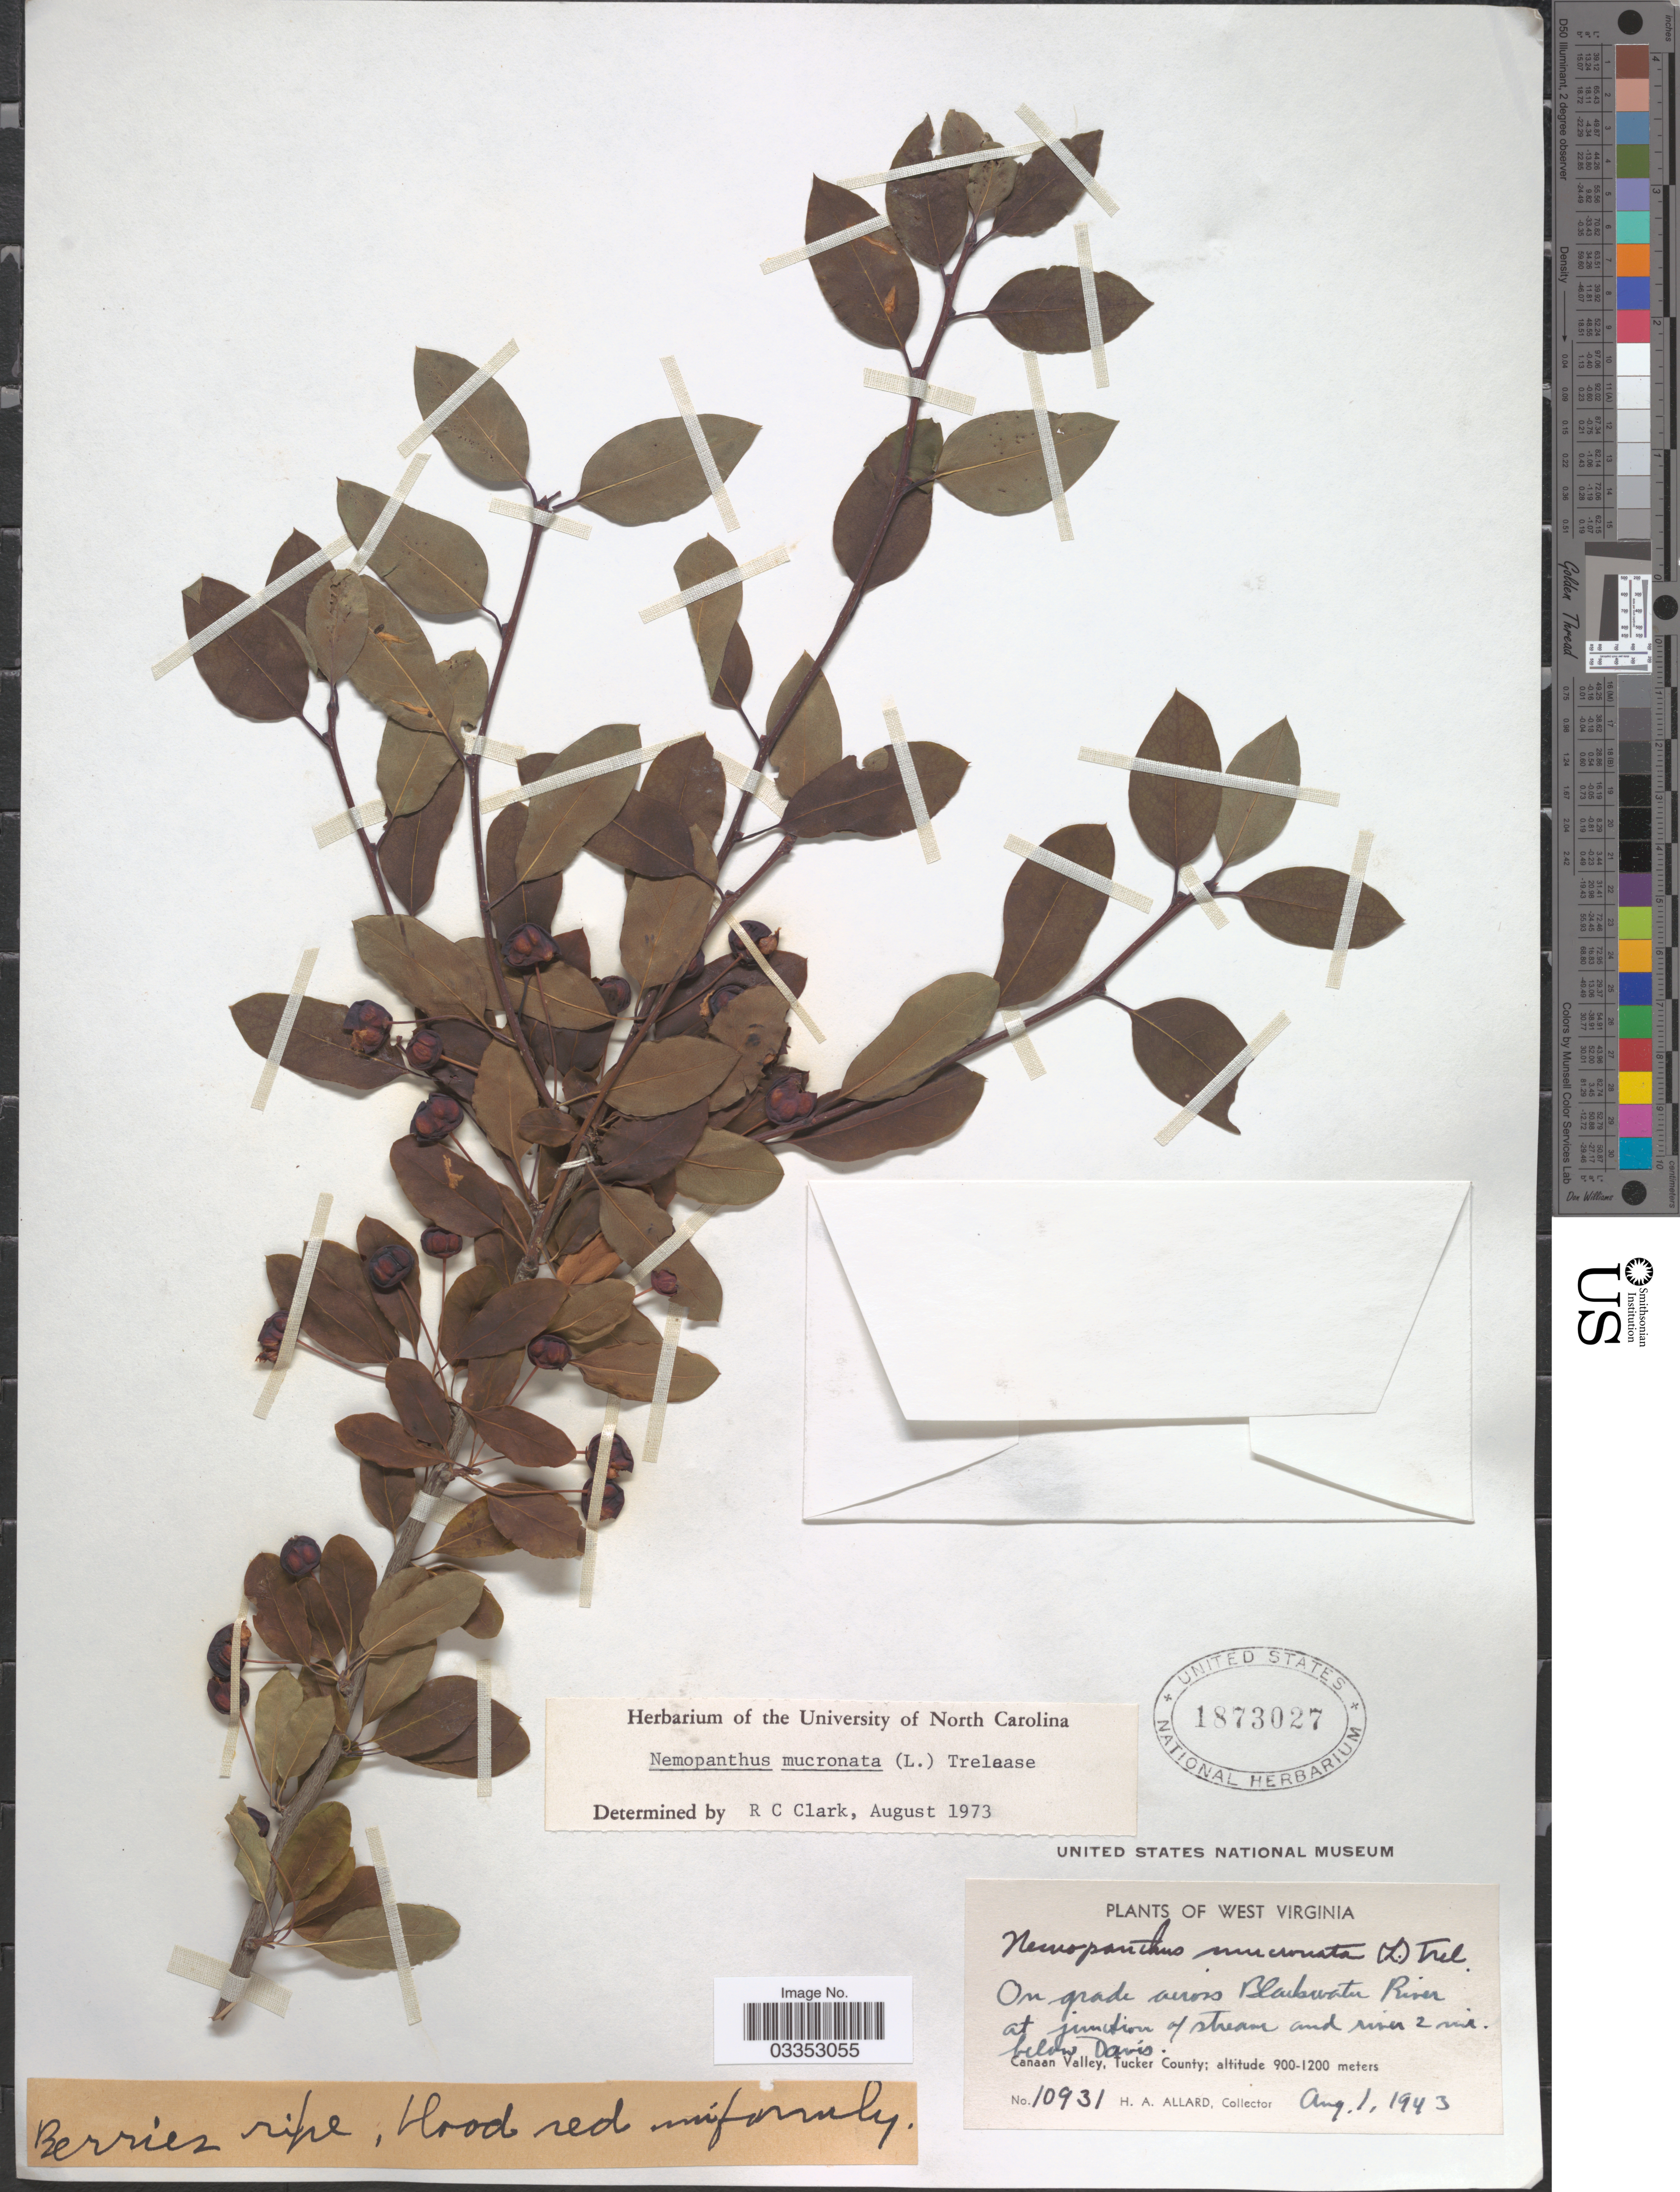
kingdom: Plantae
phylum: Tracheophyta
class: Magnoliopsida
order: Aquifoliales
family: Aquifoliaceae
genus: Nemopanthus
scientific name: Nemopanthus mucronatus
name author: (L.) Trel.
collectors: H. A. Allard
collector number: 10931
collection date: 1943-08-01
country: United States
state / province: West Virginia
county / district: Tucker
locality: On grade across Blackwater River at junction of stream and river 2 mi. below Davis. Canaan Valley, Tucker County.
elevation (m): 900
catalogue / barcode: US 1873027